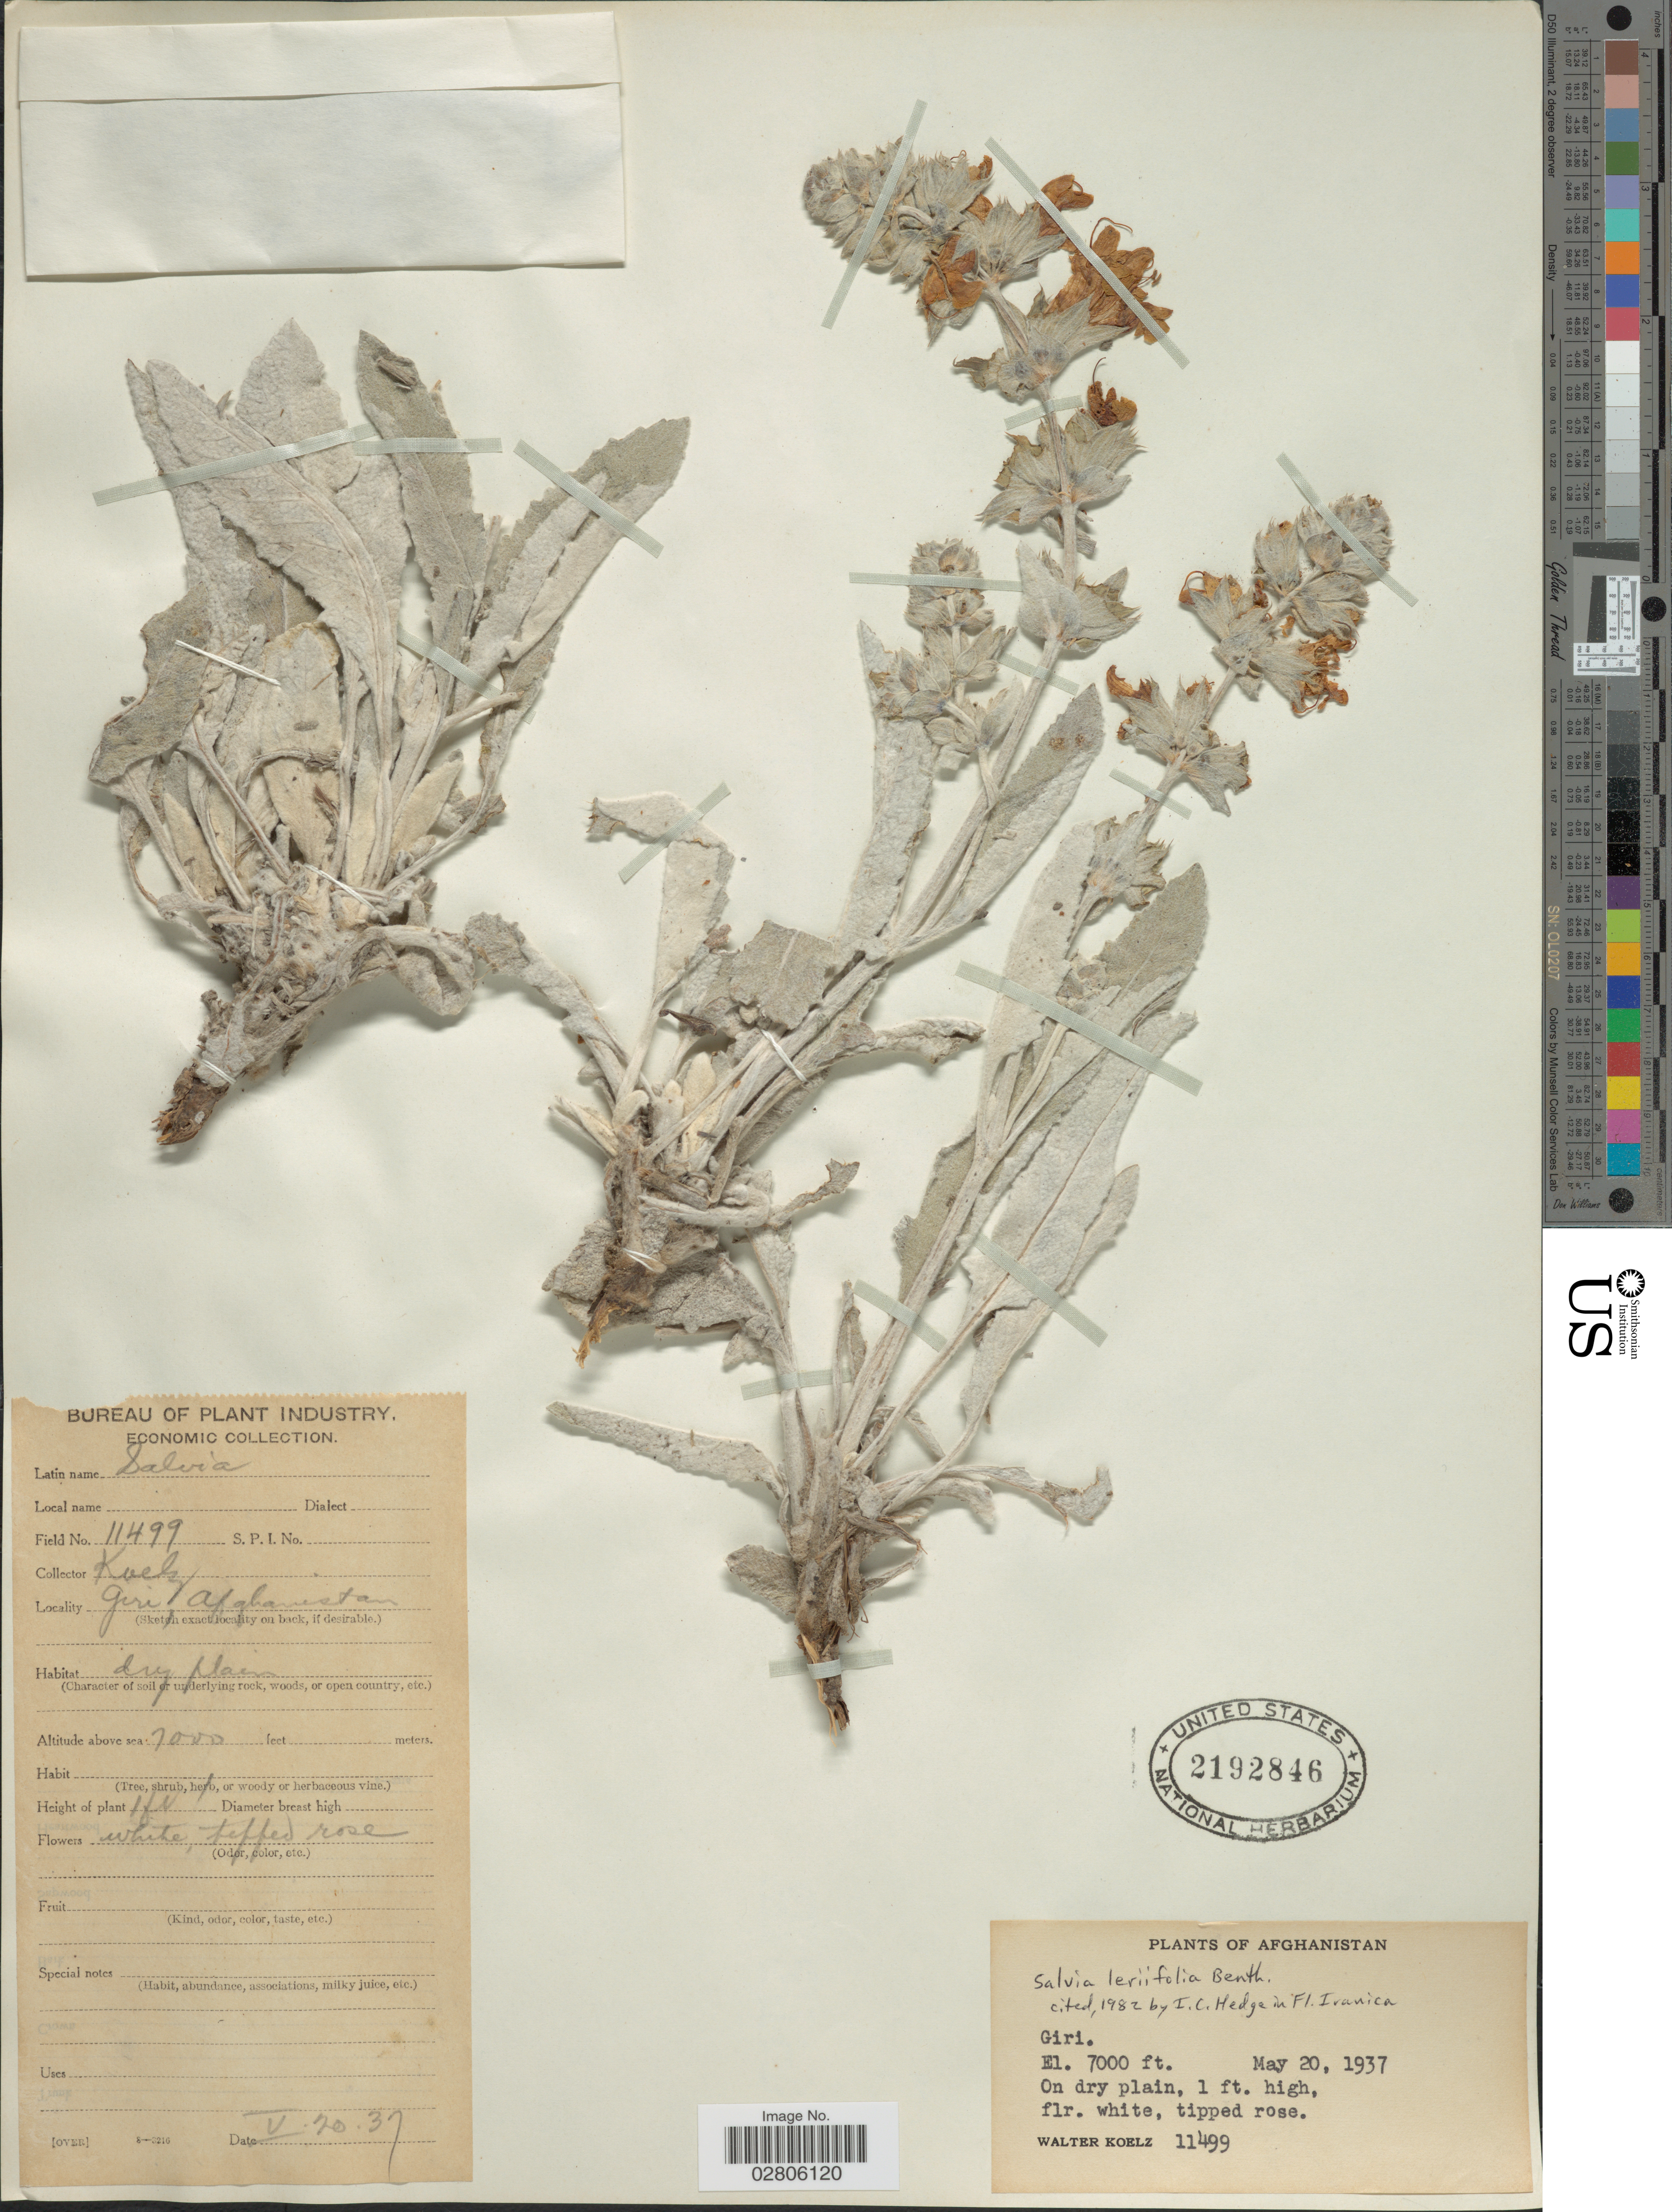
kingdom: Plantae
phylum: Tracheophyta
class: Magnoliopsida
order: Lamiales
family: Lamiaceae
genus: Salvia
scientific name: Salvia leriifolia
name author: Benth.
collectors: W. N. Koelz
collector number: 11499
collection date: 1937-05-20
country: Afghanistan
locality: Giri.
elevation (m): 2134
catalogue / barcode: US 2192846